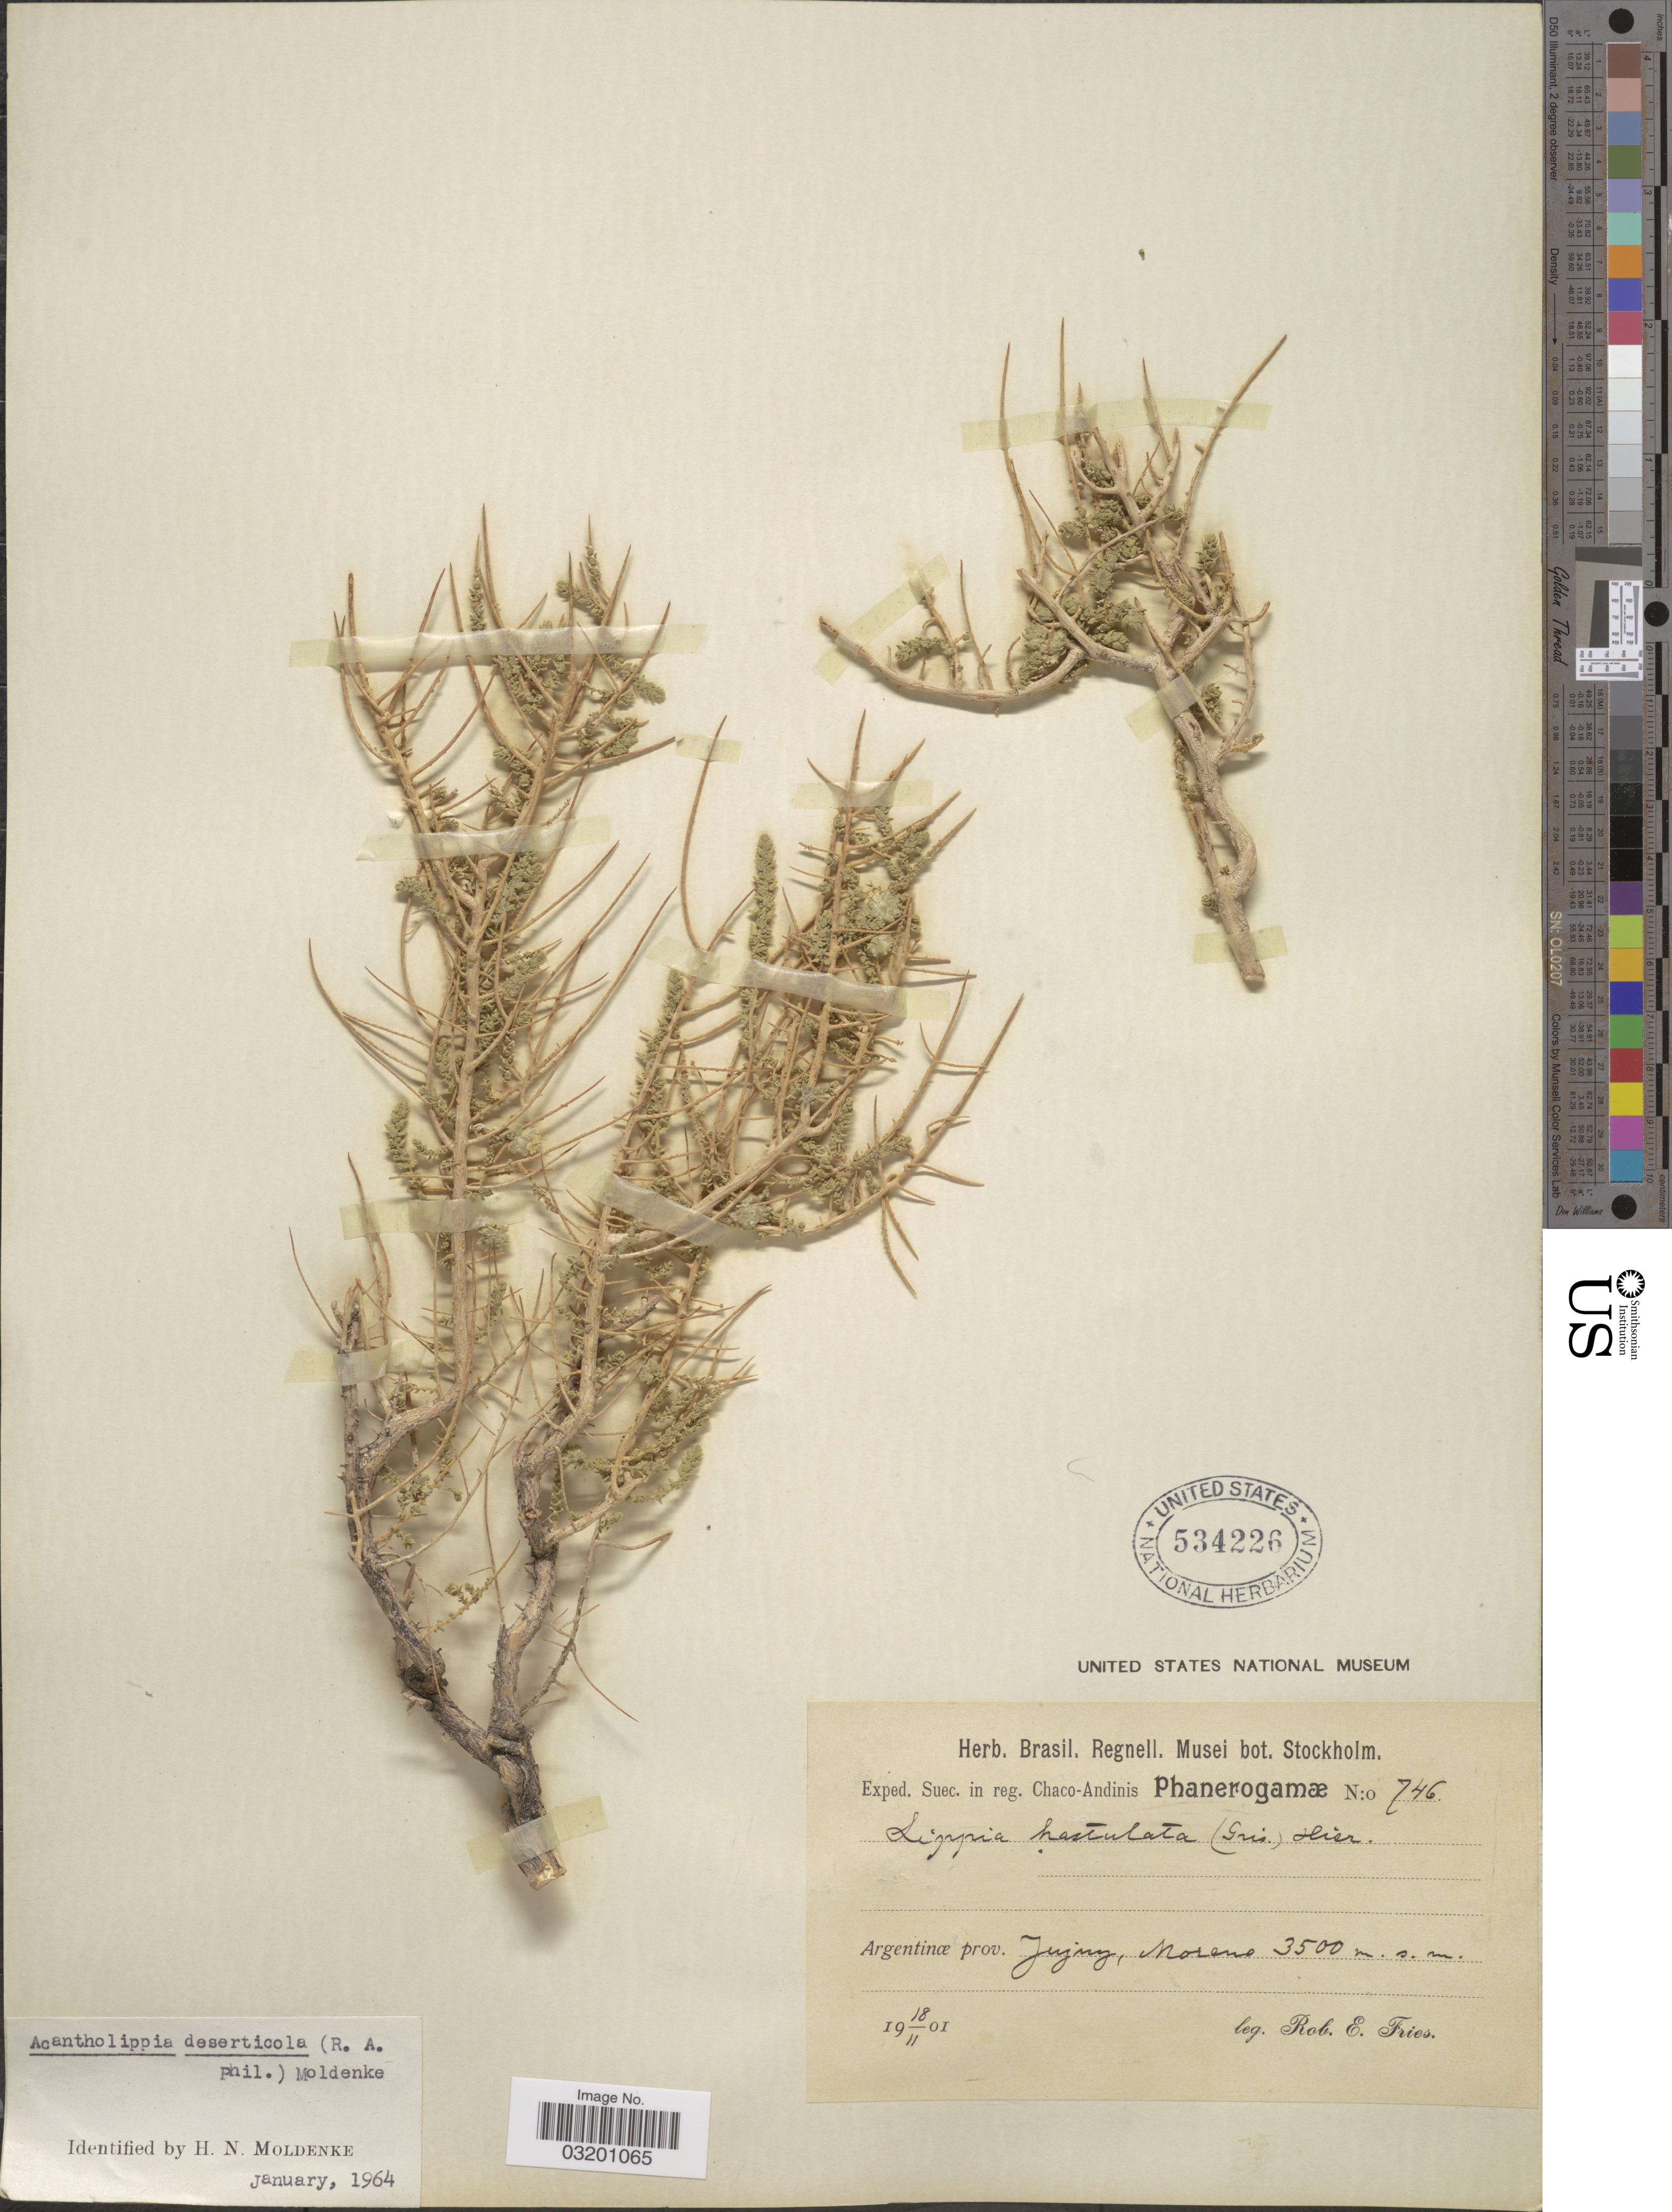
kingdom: Plantae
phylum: Tracheophyta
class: Magnoliopsida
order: Lamiales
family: Verbenaceae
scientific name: Acantholippa hastulata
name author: Griseb.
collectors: R. E. Fries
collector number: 746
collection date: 1901-11-18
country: Argentina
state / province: Jujuy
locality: Morena.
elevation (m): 3500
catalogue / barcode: US 534226